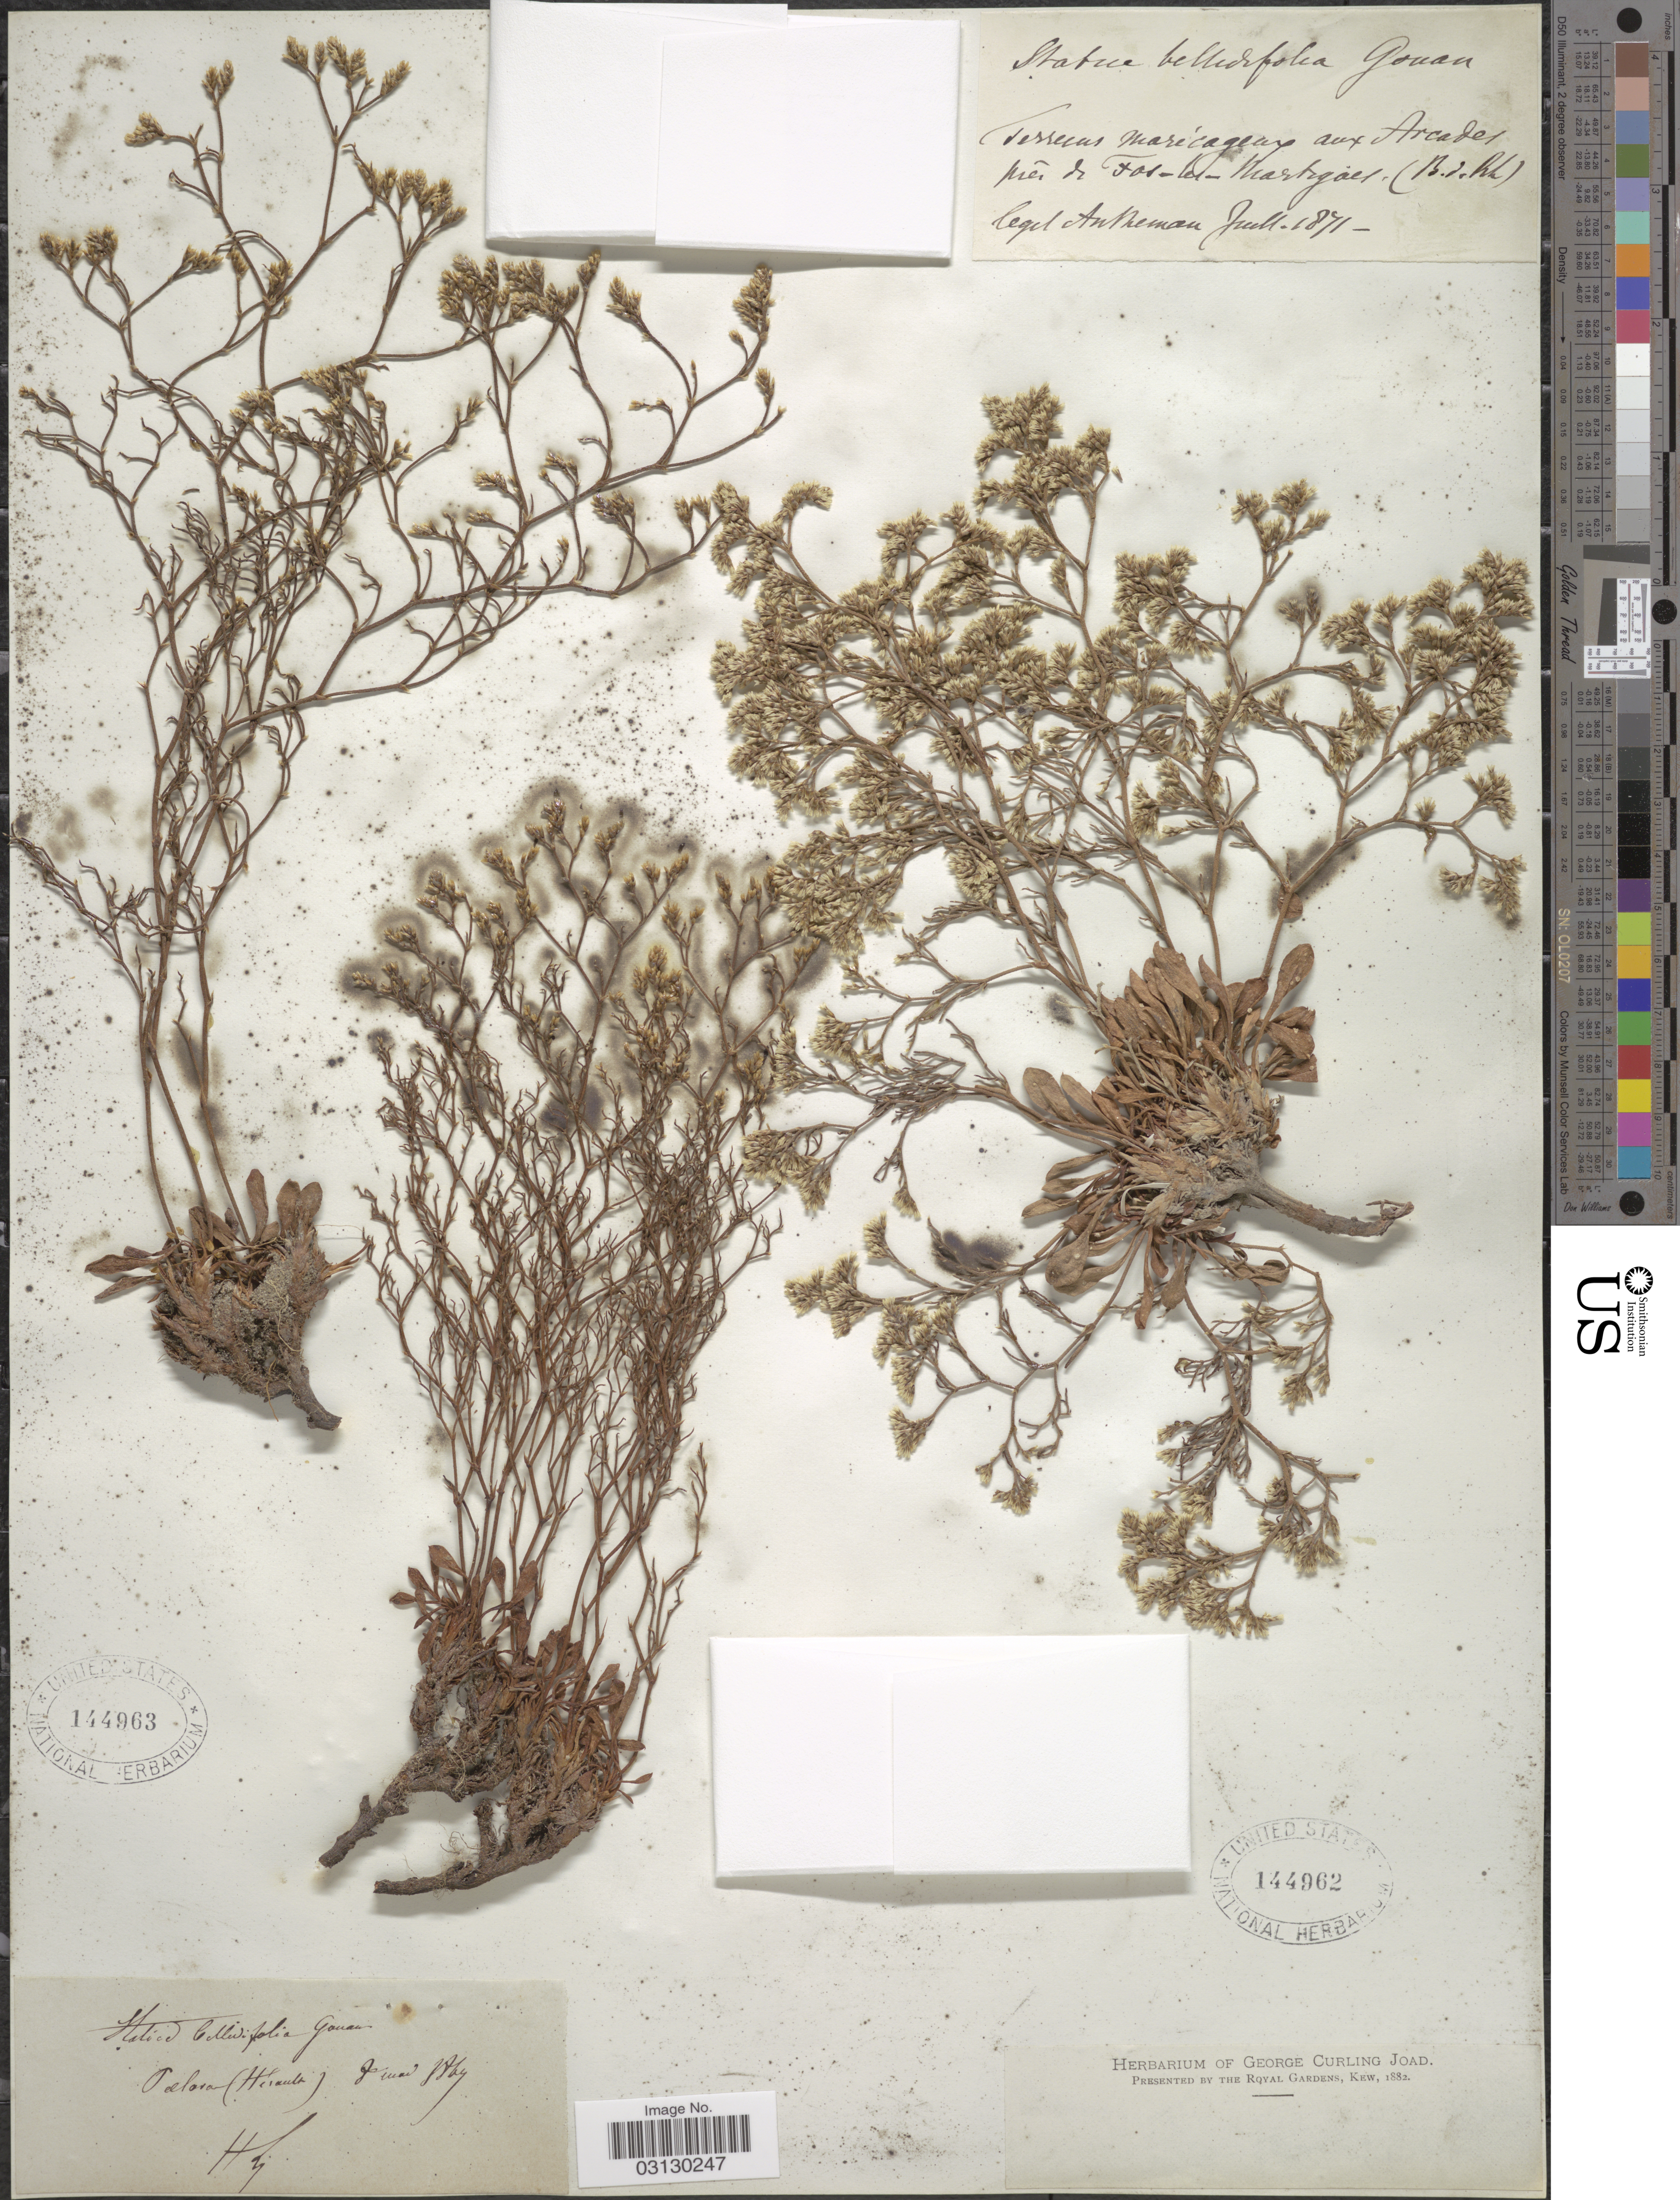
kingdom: Plantae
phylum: Tracheophyta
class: Magnoliopsida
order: Caryophyllales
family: Plumbaginaceae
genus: Limonium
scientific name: Limonium bellidifolium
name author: (Gouan) Dumort.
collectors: H. L.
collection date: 1864-05-08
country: France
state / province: Occitanie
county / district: Hérault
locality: Peelara [interpreted] (Hérault).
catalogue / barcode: US 144963